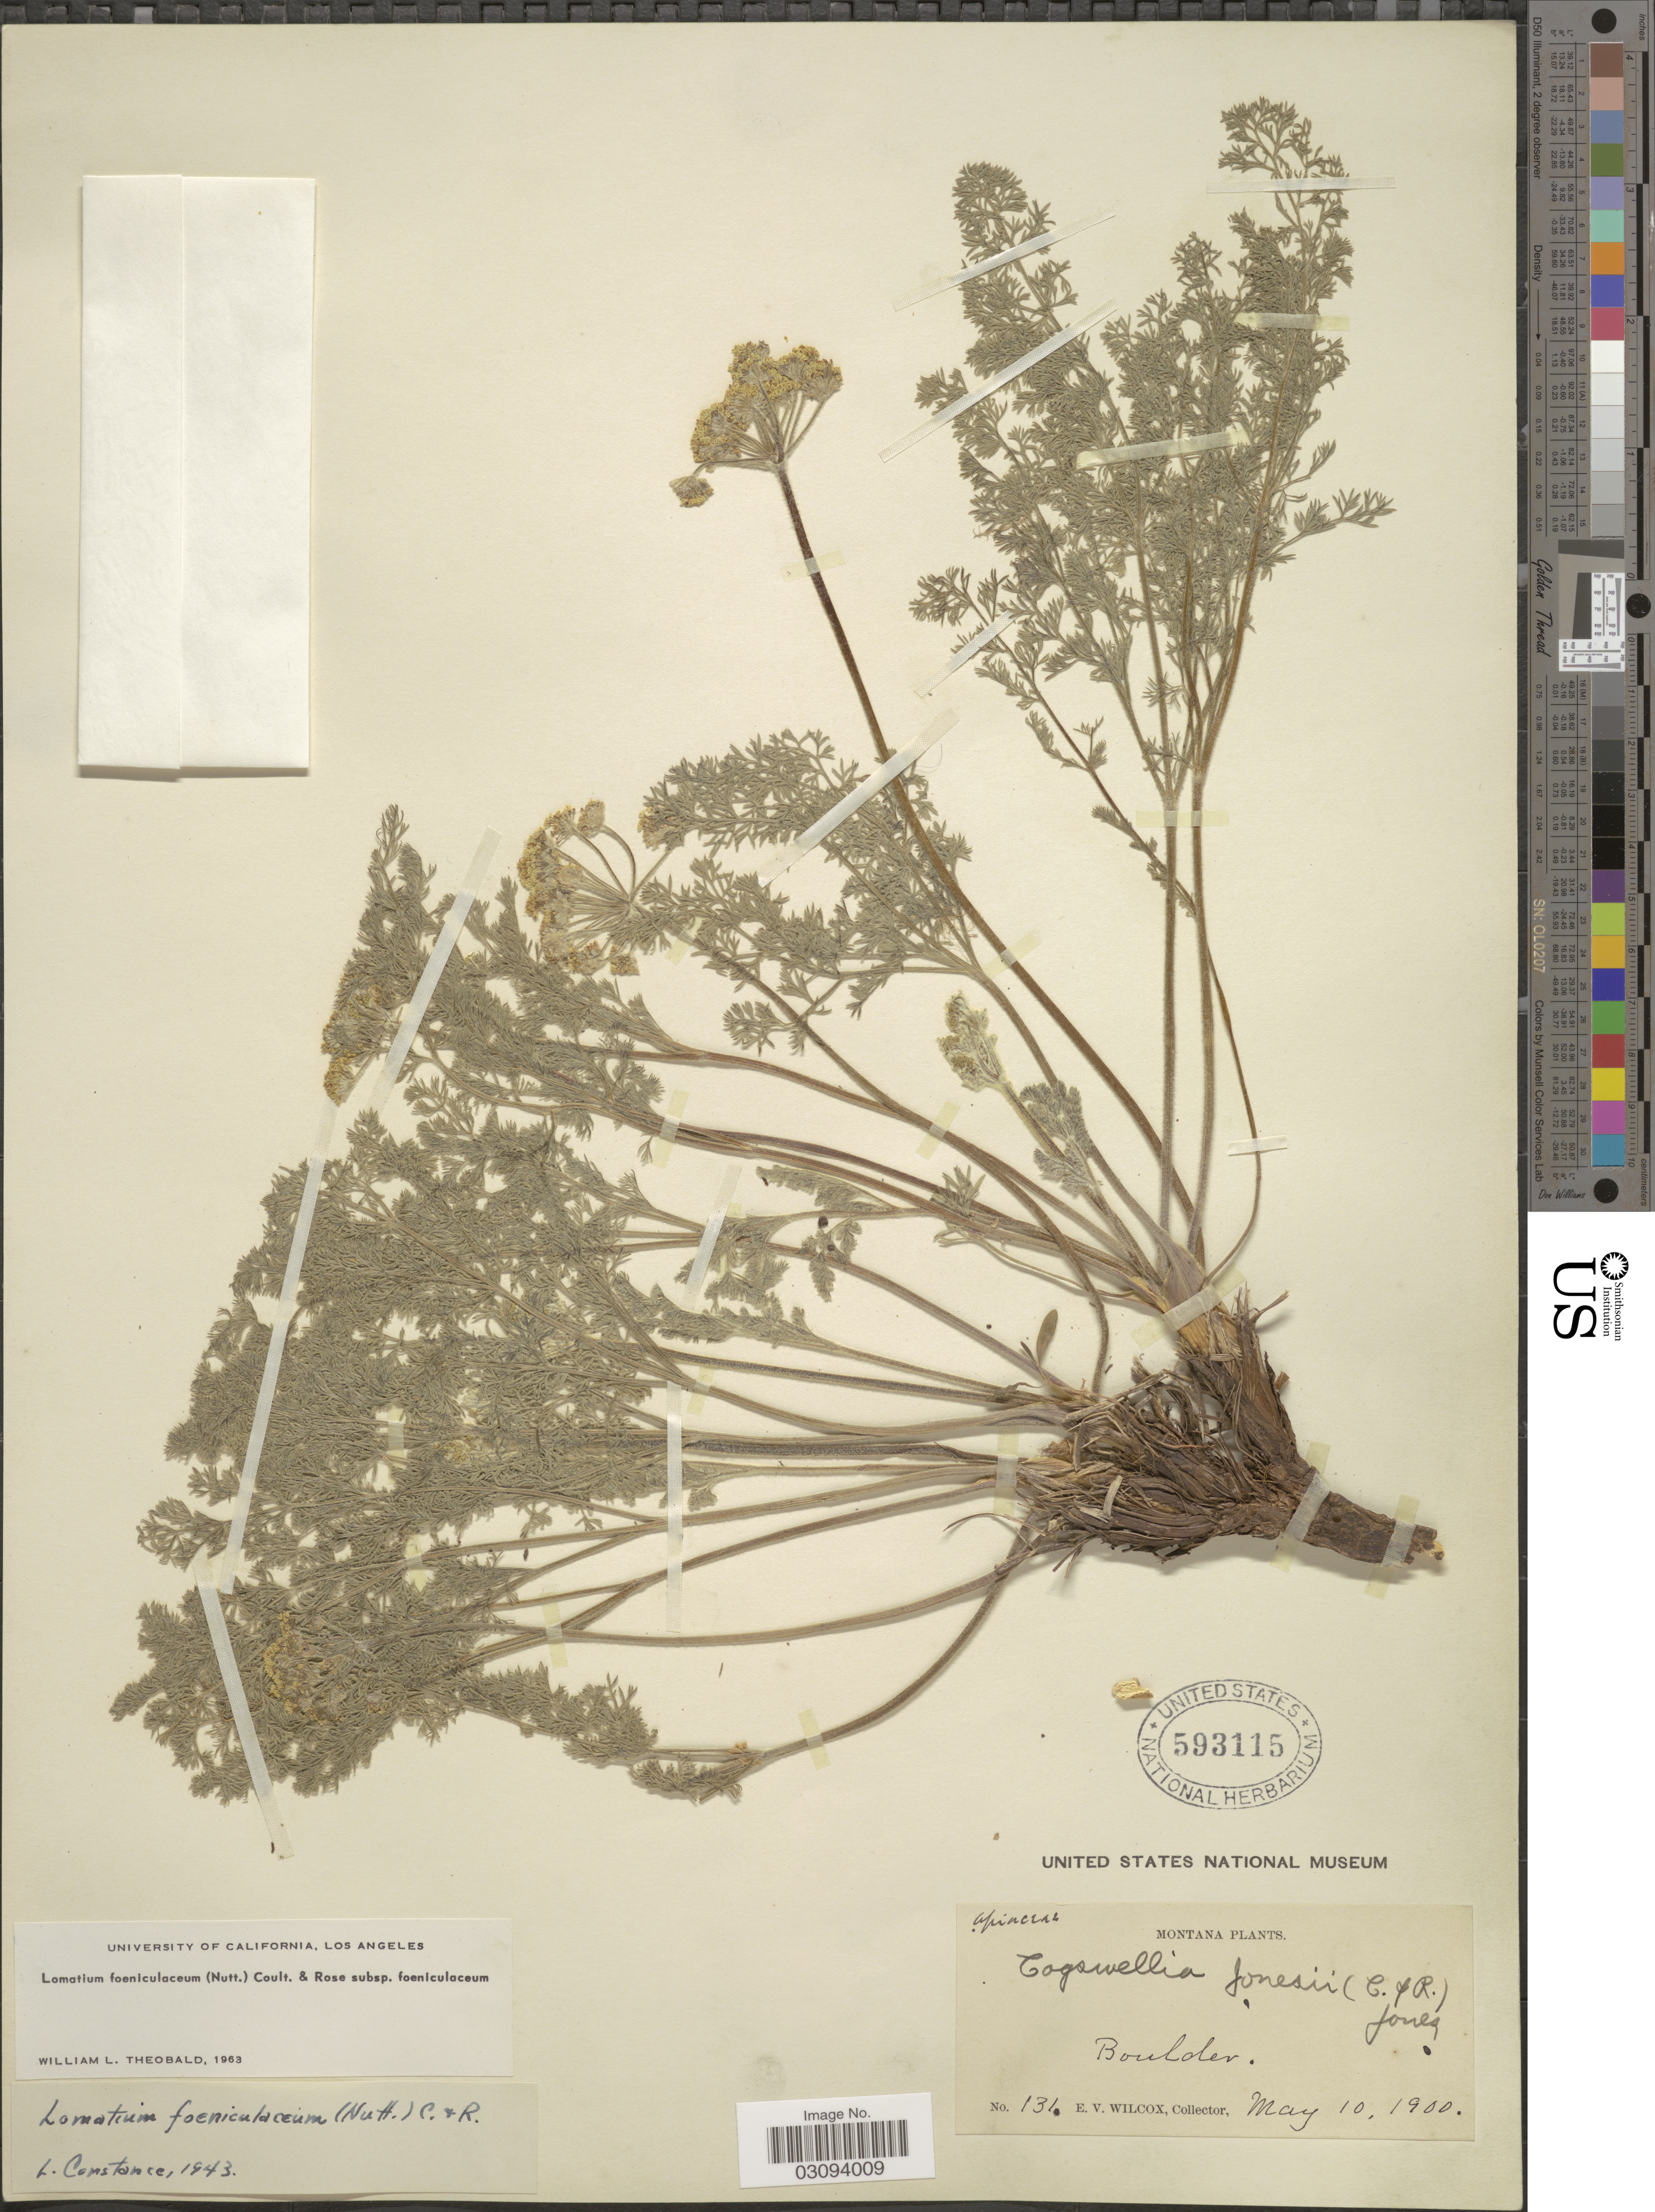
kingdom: Plantae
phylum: Tracheophyta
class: Magnoliopsida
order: Apiales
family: Apiaceae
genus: Lomatium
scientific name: Lomatium foeniculaceum subsp. foeniculaceum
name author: (Nutt.) J.M. Coult. & Rose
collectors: E. V. Wilcox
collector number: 131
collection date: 1900-05-10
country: United States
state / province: Montana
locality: Boulder.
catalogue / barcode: US 593115